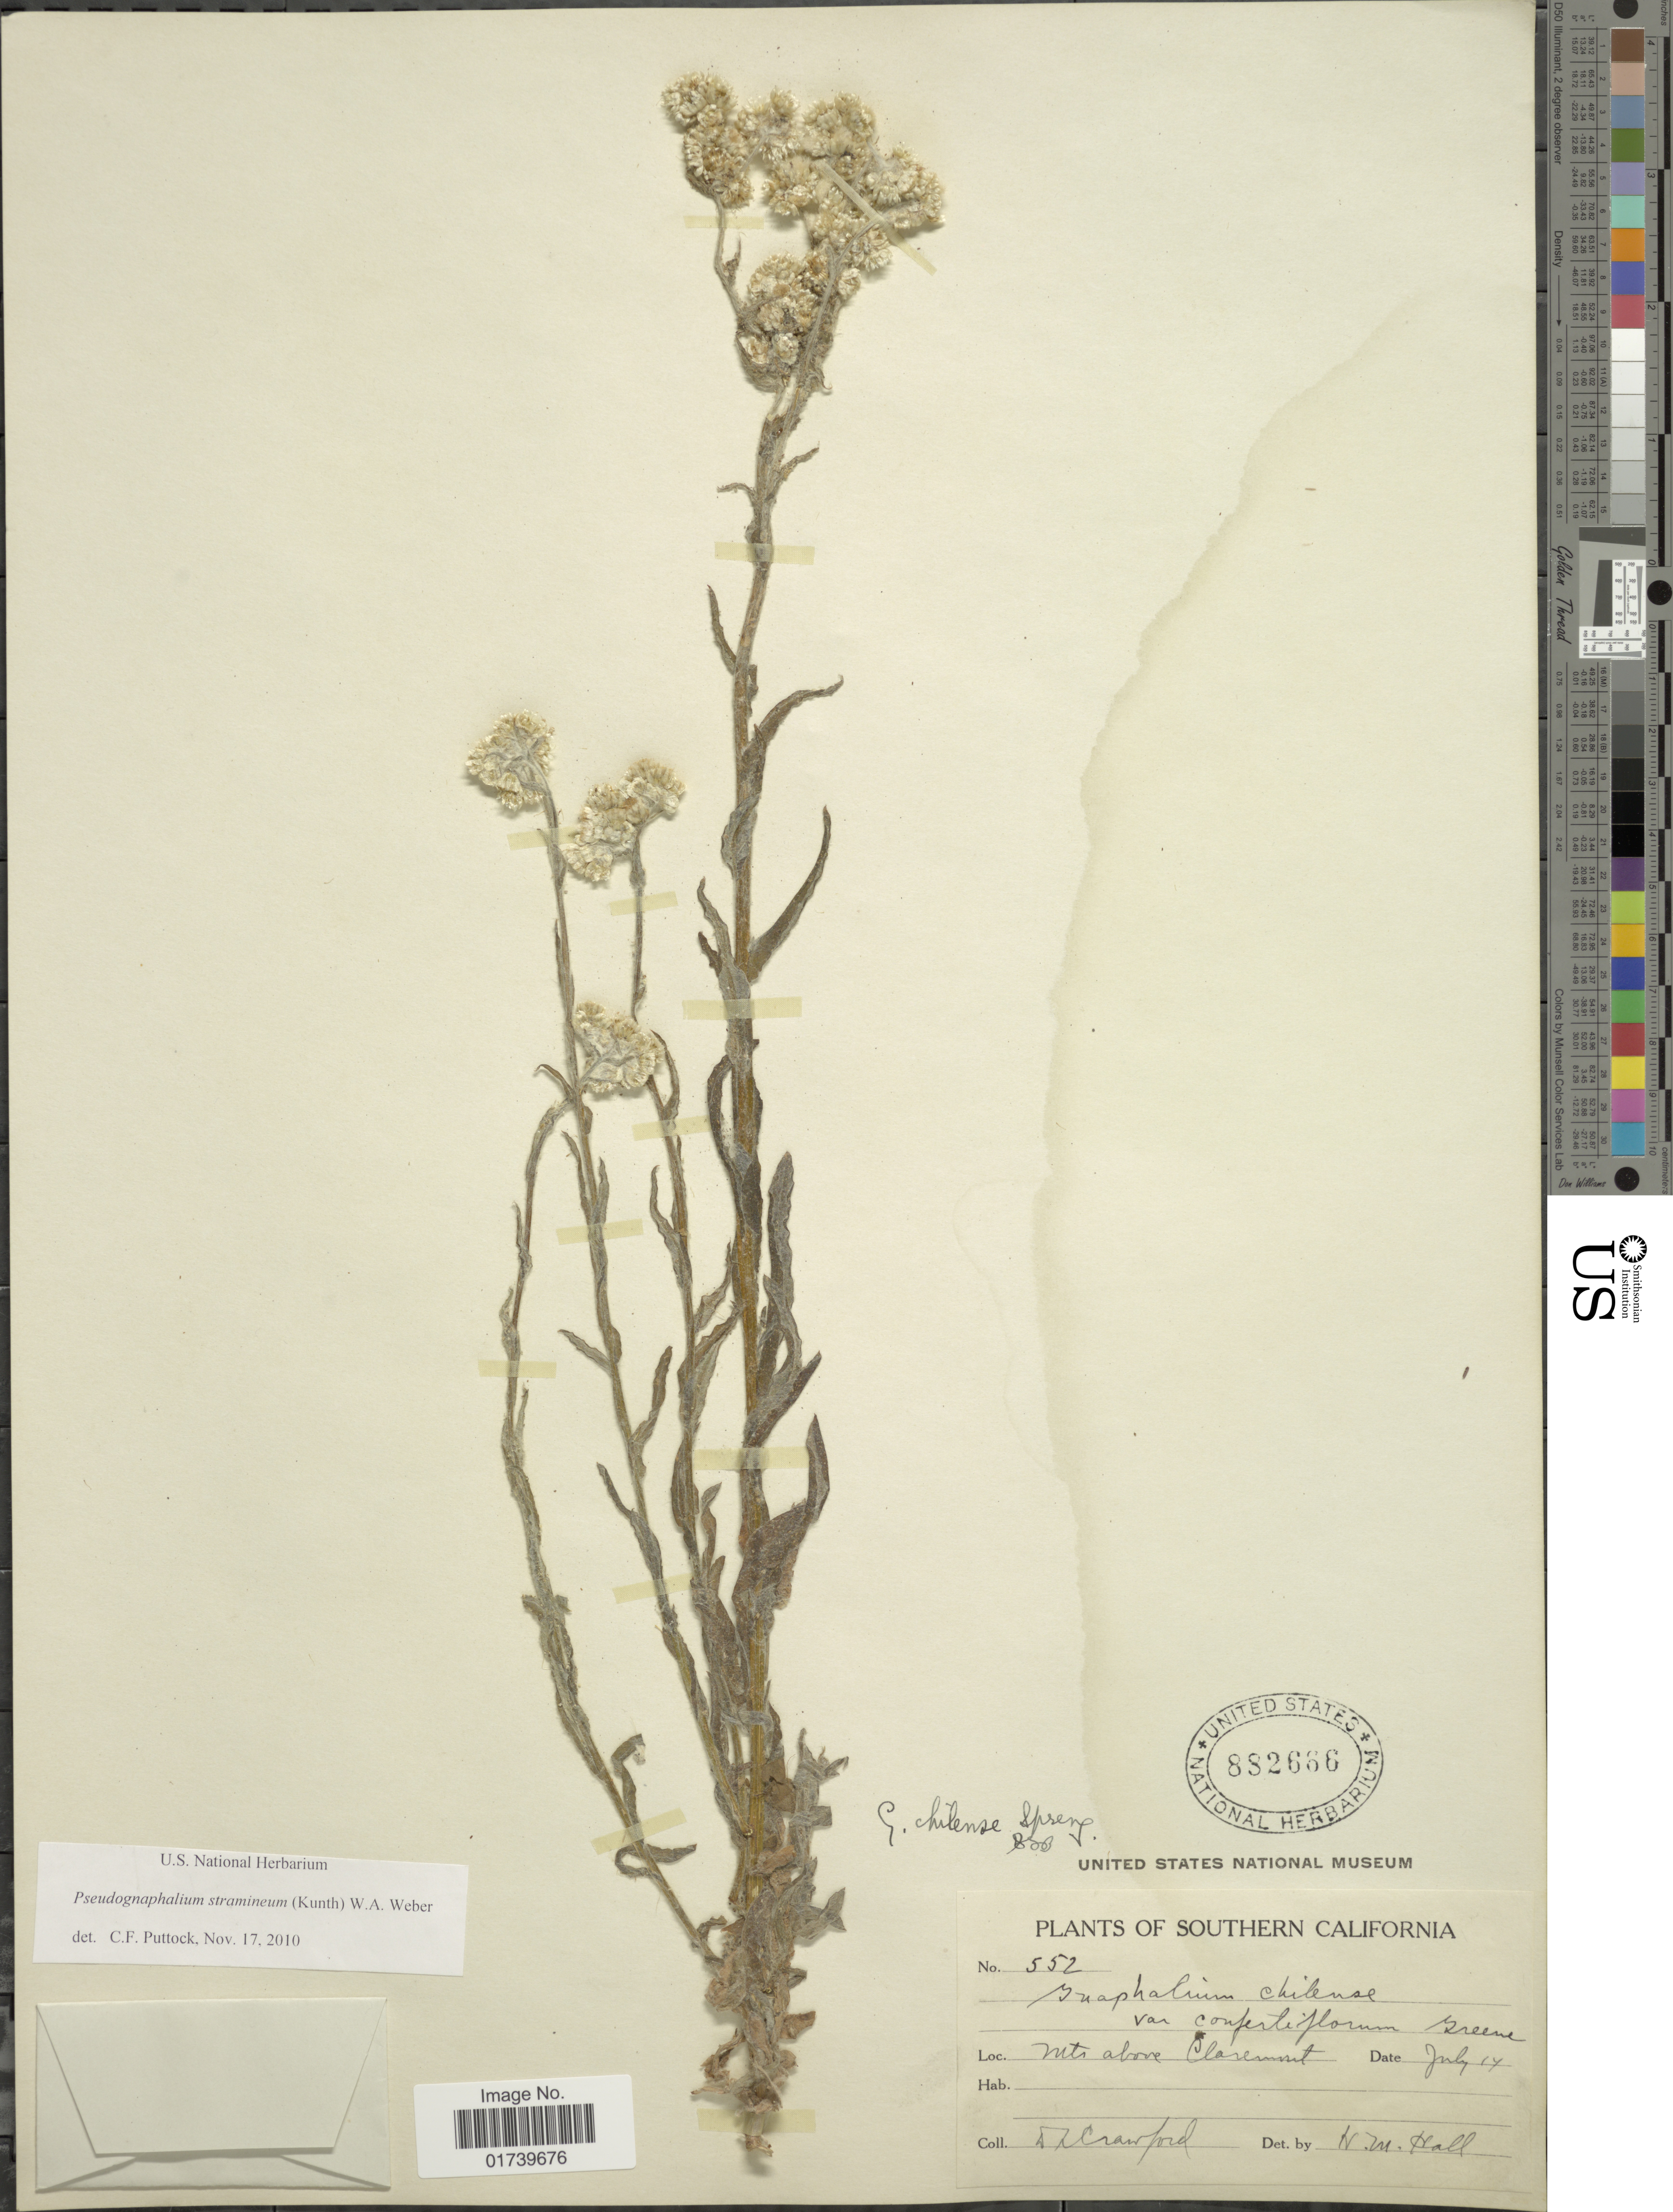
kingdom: Plantae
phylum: Tracheophyta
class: Magnoliopsida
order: Asterales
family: Asteraceae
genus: Pseudognaphalium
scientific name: Pseudognaphalium stramineum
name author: (Kunth) Anderb.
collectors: D. L. Crawford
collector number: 552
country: United States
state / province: California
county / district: Los Angeles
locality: Southern California, Mts above Claremont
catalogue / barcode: US 882666